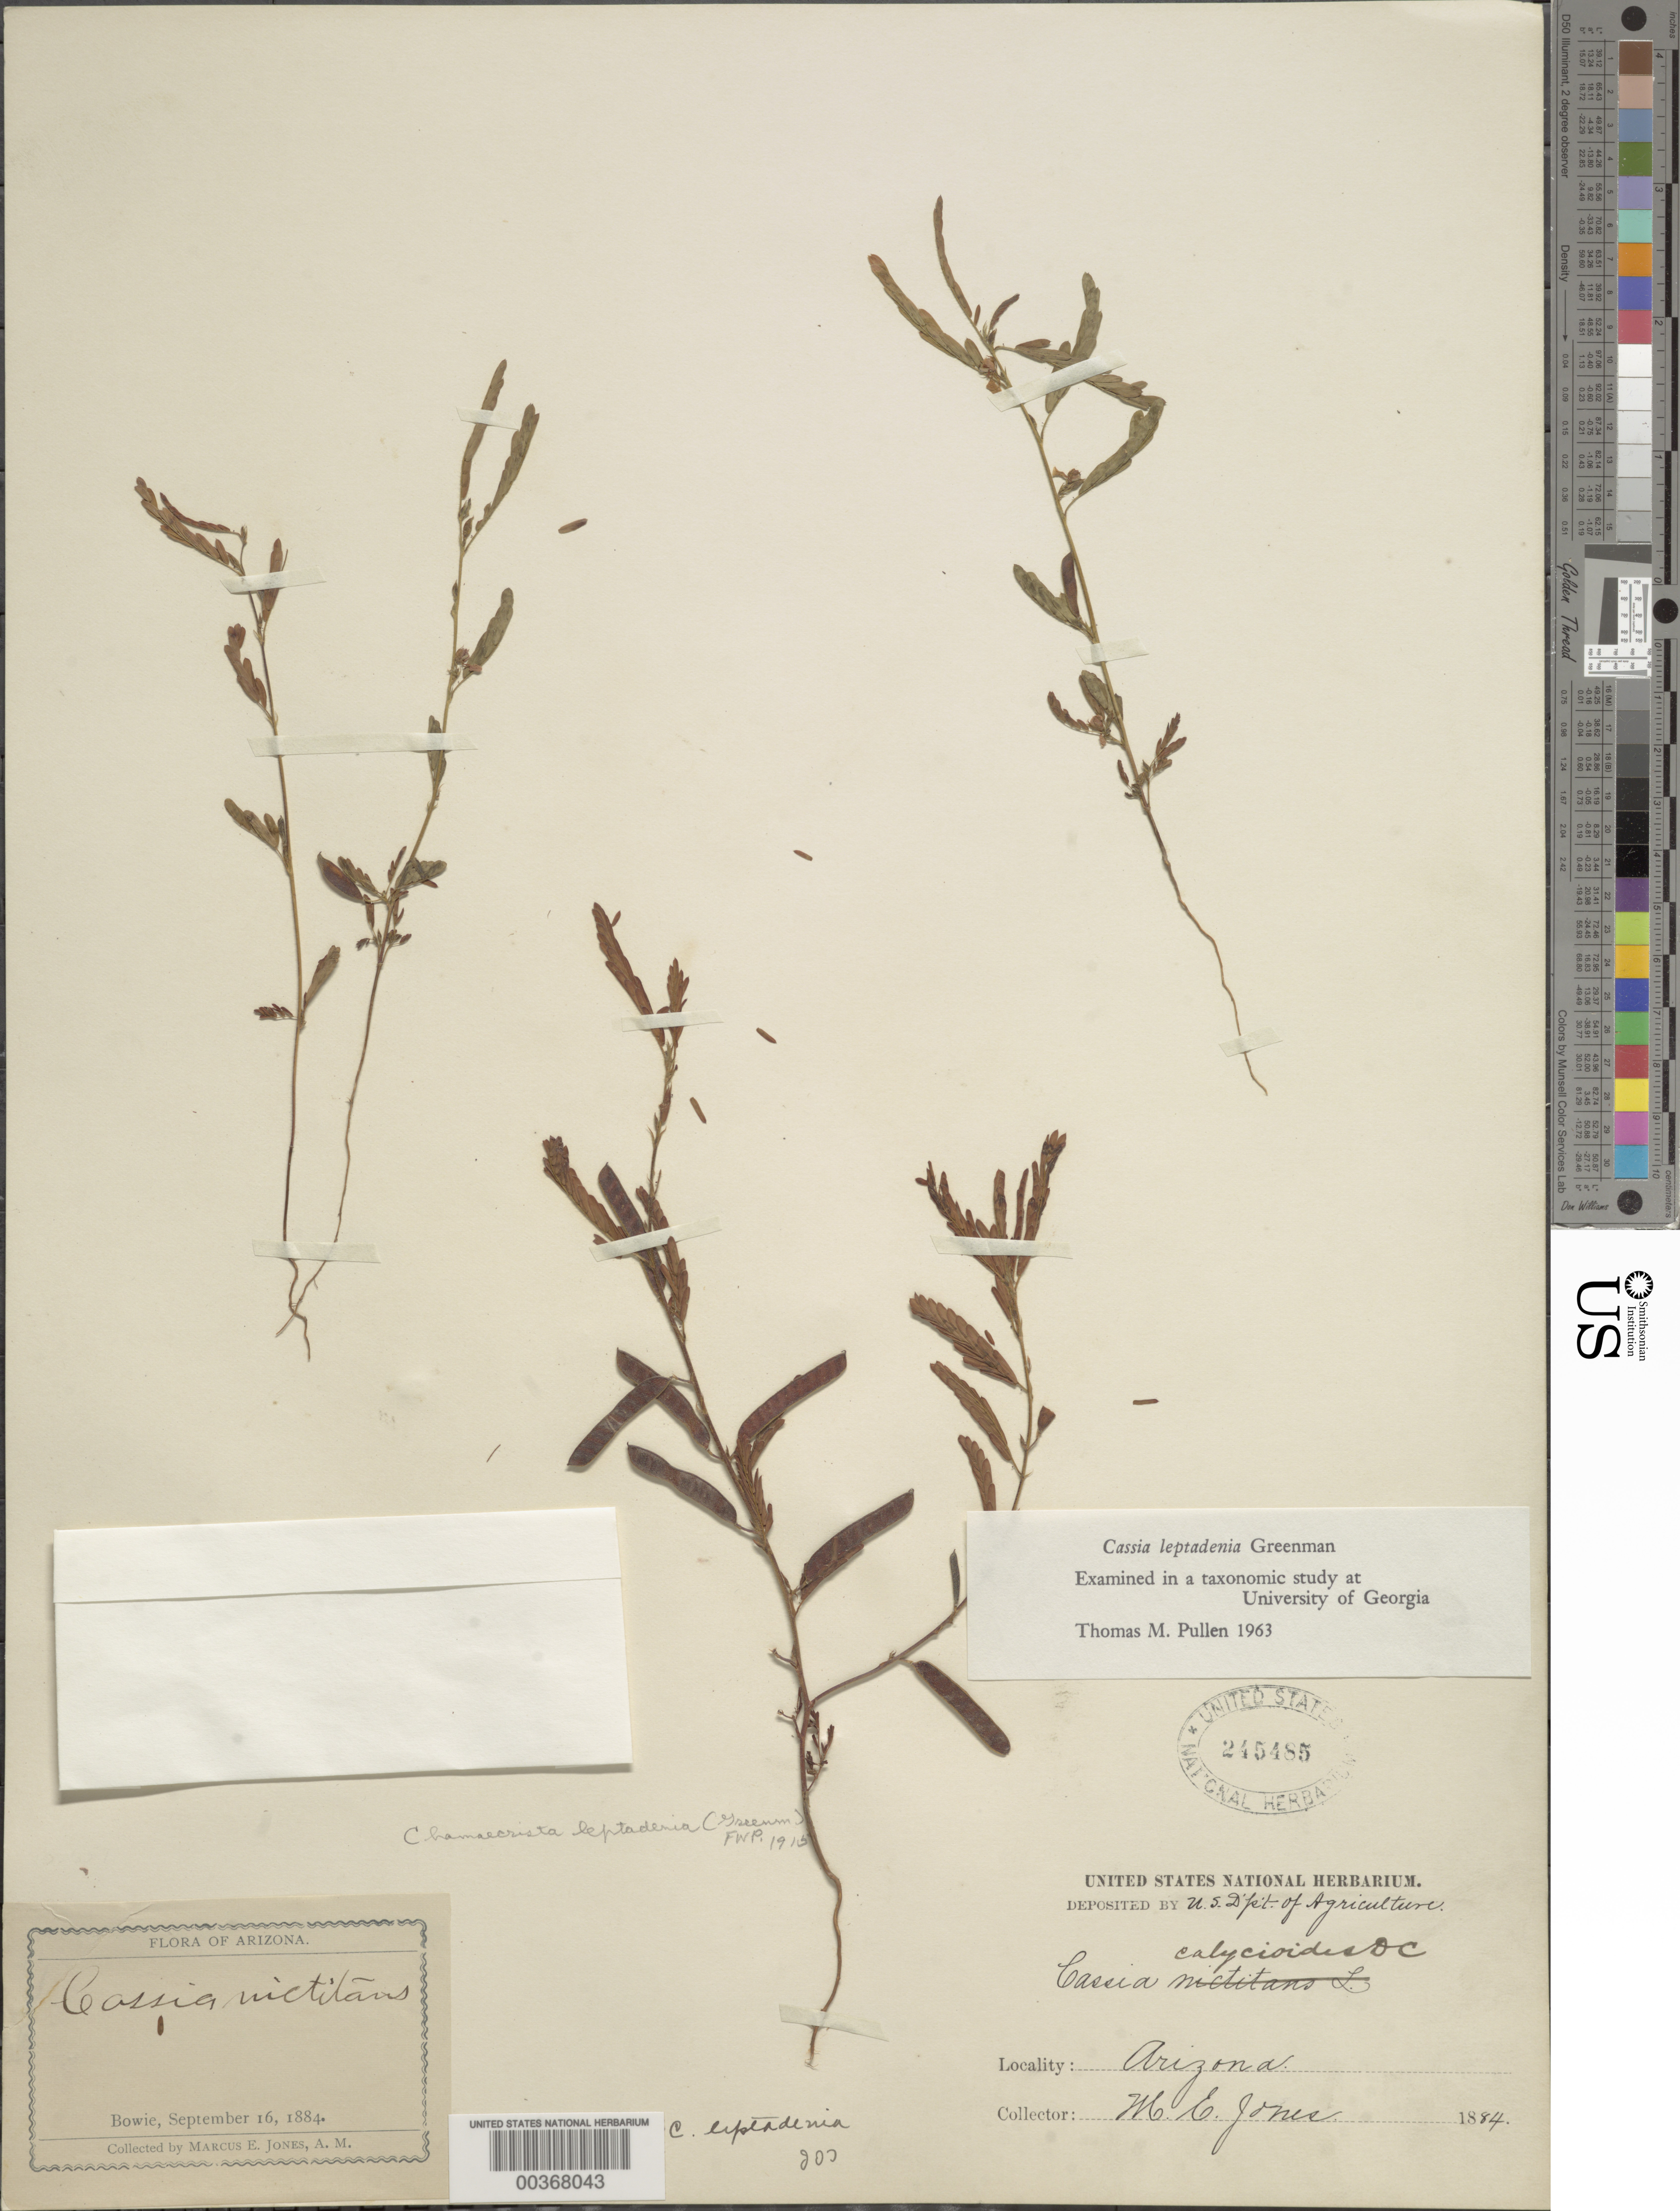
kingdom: Plantae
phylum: Tracheophyta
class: Magnoliopsida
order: Fabales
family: Fabaceae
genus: Chamaecrista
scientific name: Chamaecrista nictitans var. mensalis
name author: (Greenm.) H.S. Irwin & Barneby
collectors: M. E. Jones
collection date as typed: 16 Sep 1884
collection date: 1884-09-16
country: United States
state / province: Arizona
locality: Bowie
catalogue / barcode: US 245485